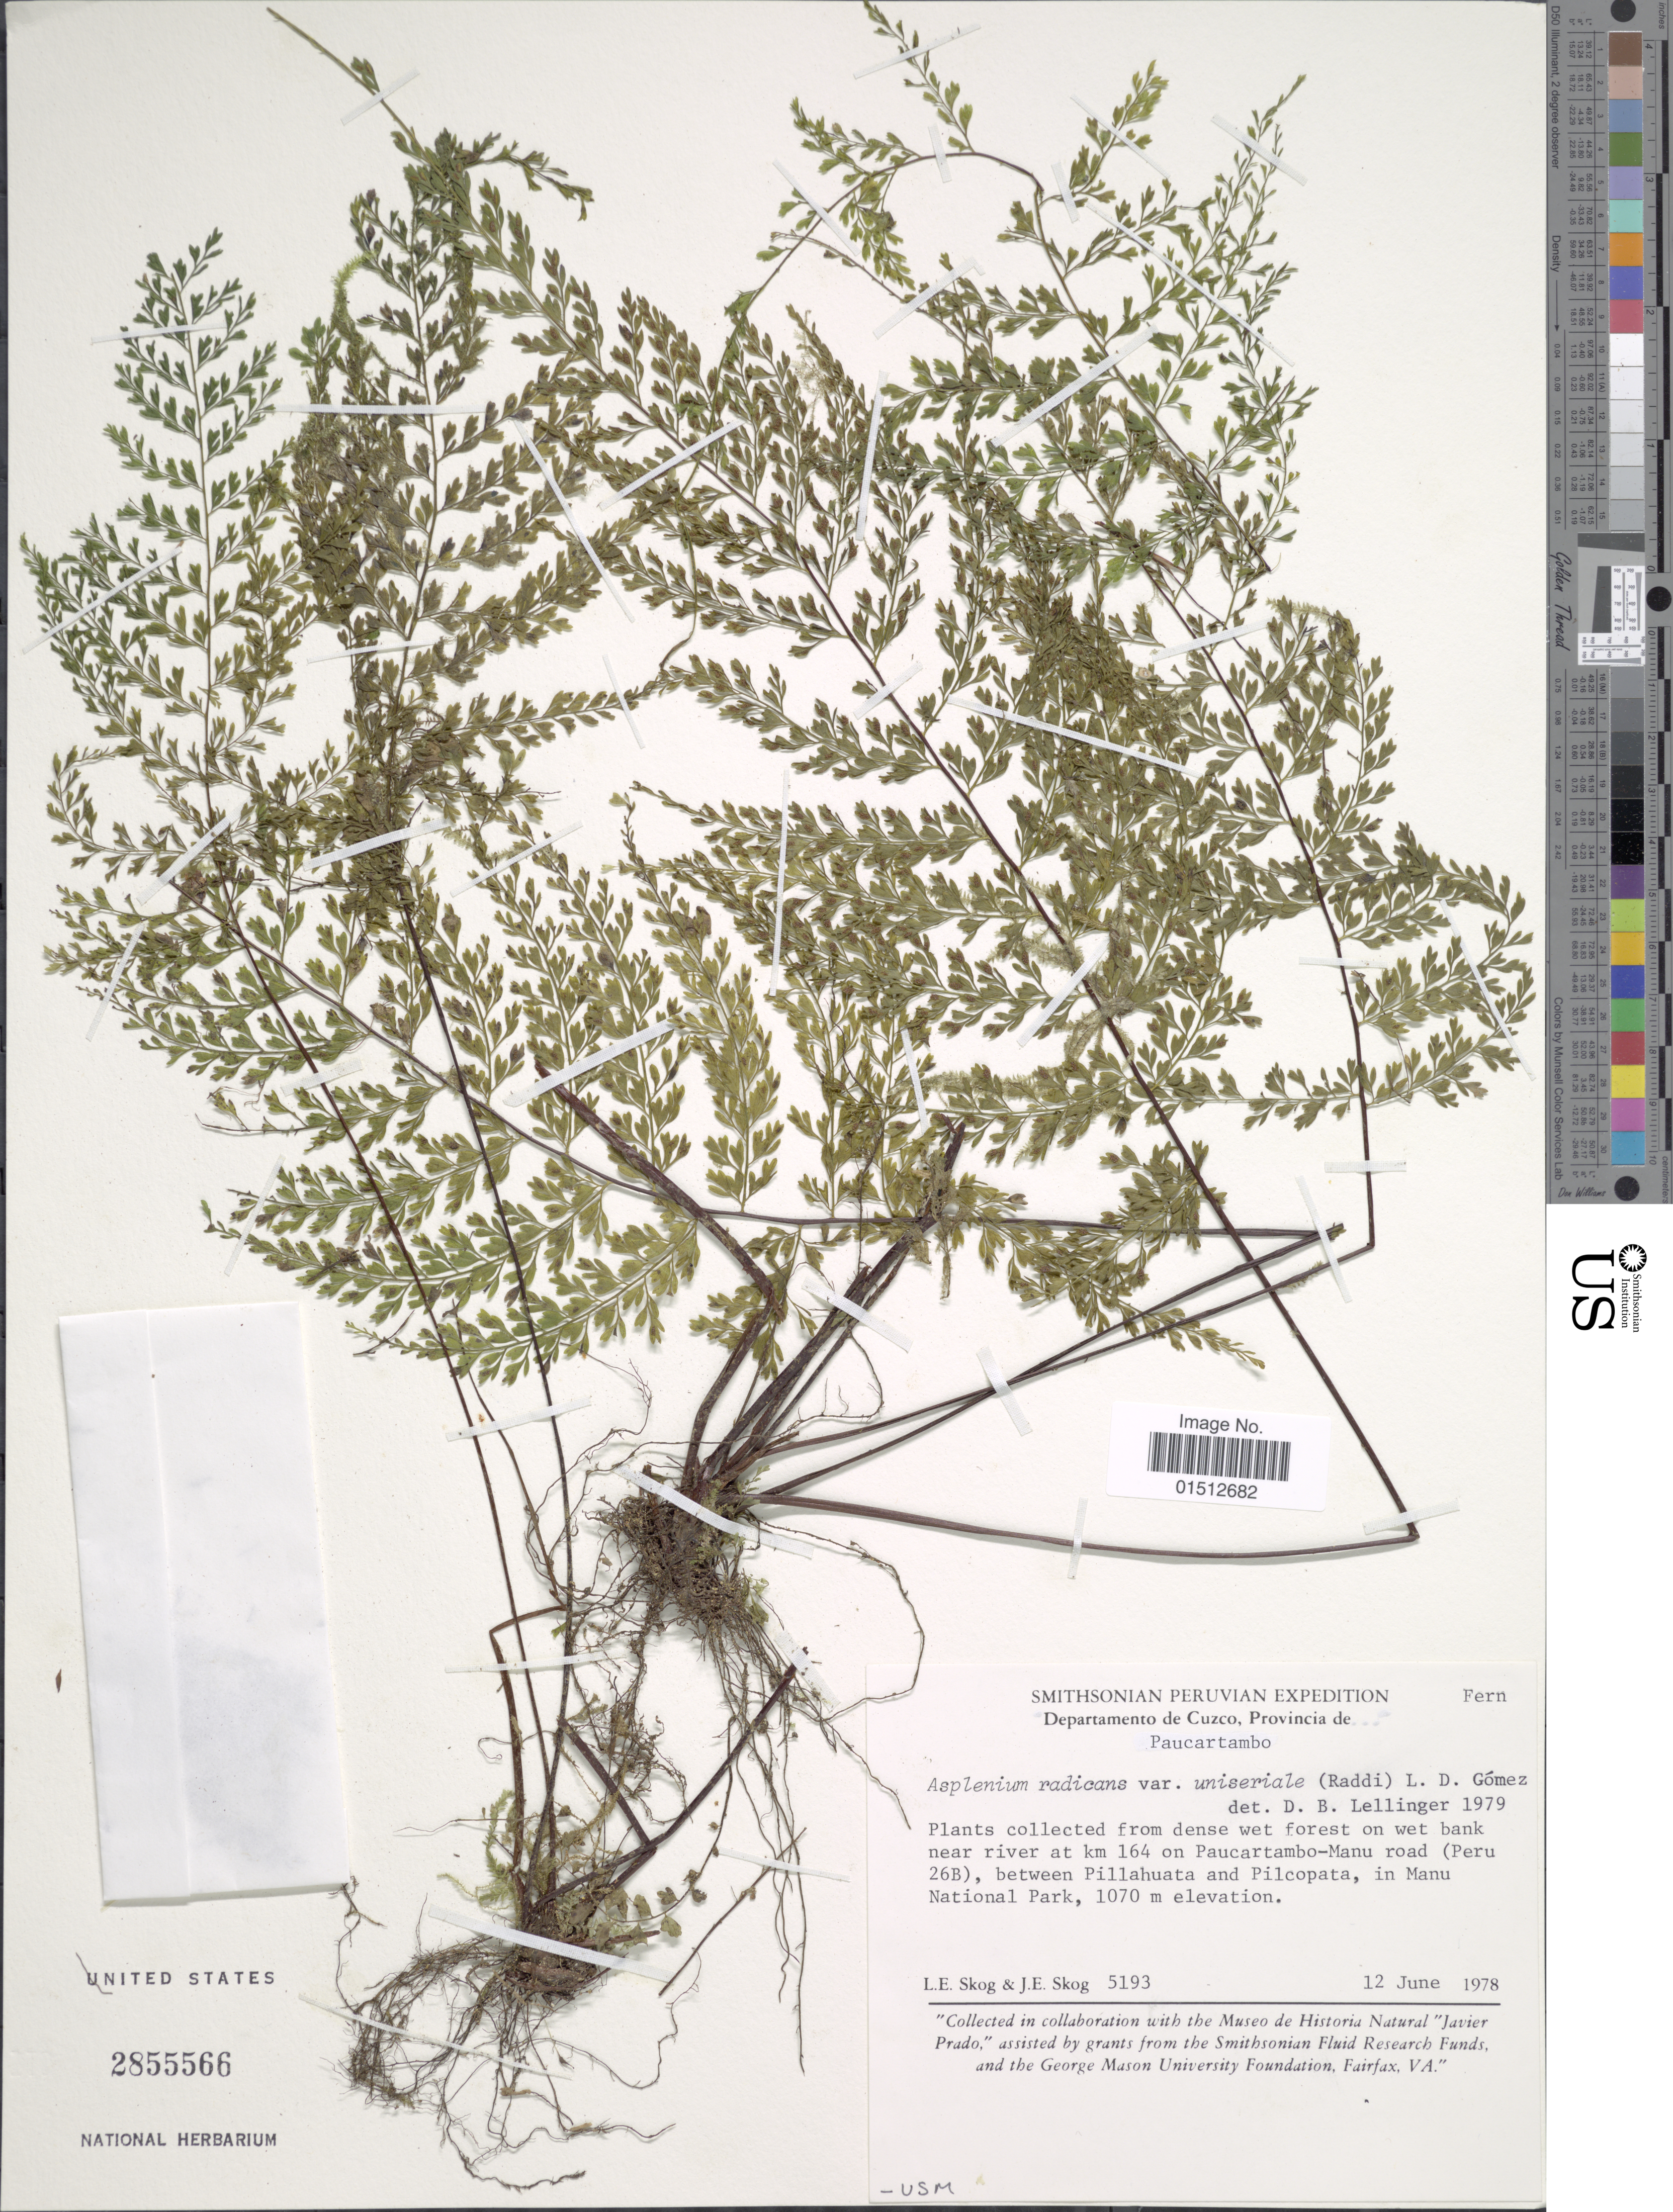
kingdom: Plantae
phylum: Tracheophyta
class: Polypodiopsida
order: Polypodiales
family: Aspleniaceae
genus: Asplenium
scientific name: Asplenium radicans var. uniserale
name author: (Raddi) L.D. Gómez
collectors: L. E. Skog & J. E. Skog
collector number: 5193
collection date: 1978-06-12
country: Peru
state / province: Cusco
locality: Departamento de Cuzco, Provincia de Paucartambo. Near river at km 164 on Paucartambo-Manu road (Peru 26B), between Pillahuata and Pilcopata, in Manu National Park.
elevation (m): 1070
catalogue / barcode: US 2855566